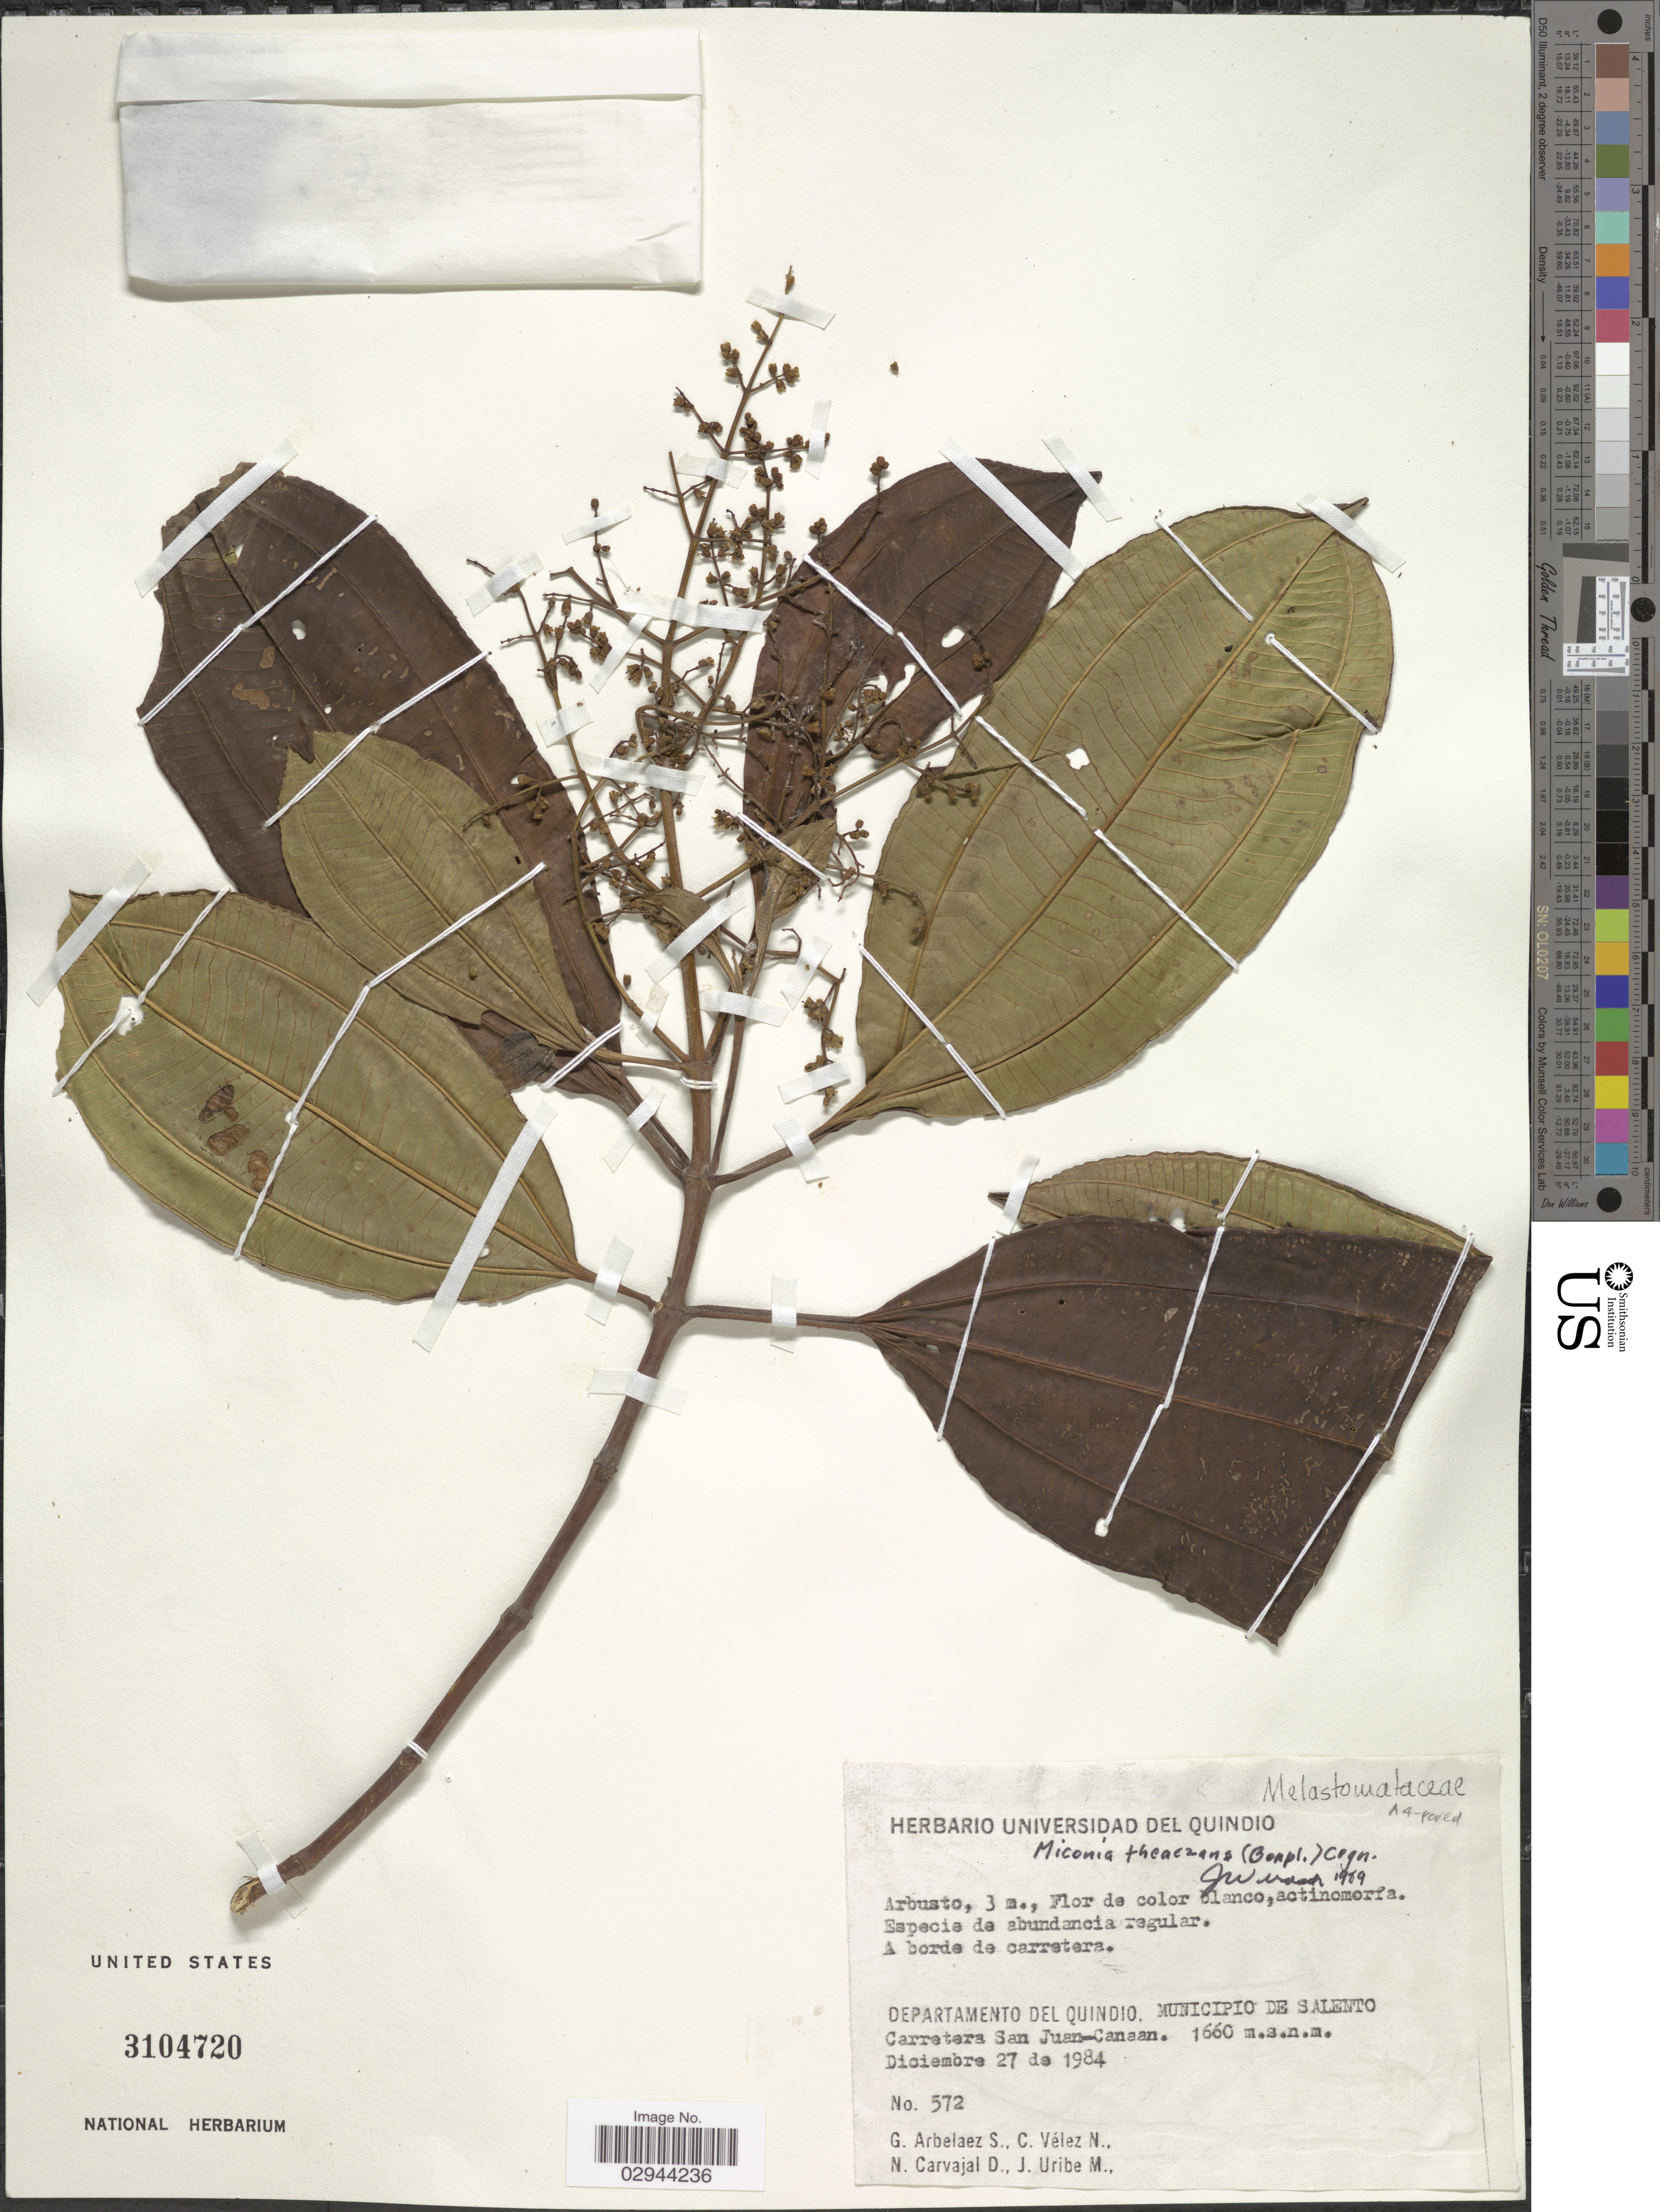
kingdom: Plantae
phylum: Tracheophyta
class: Magnoliopsida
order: Myrtales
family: Melastomataceae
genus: Miconia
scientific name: Miconia theizans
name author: (Bonpl.) Cogn.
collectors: G. Arbelaez S., C. Vélez N., N. Carvajal D. & J. Uribe M.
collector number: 572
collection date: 1984-12-27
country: Colombia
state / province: Quindío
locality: Departamento del Quindio, Municipio de Salento, Carretera San Juan-Canaan.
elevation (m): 1660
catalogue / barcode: US 3104720